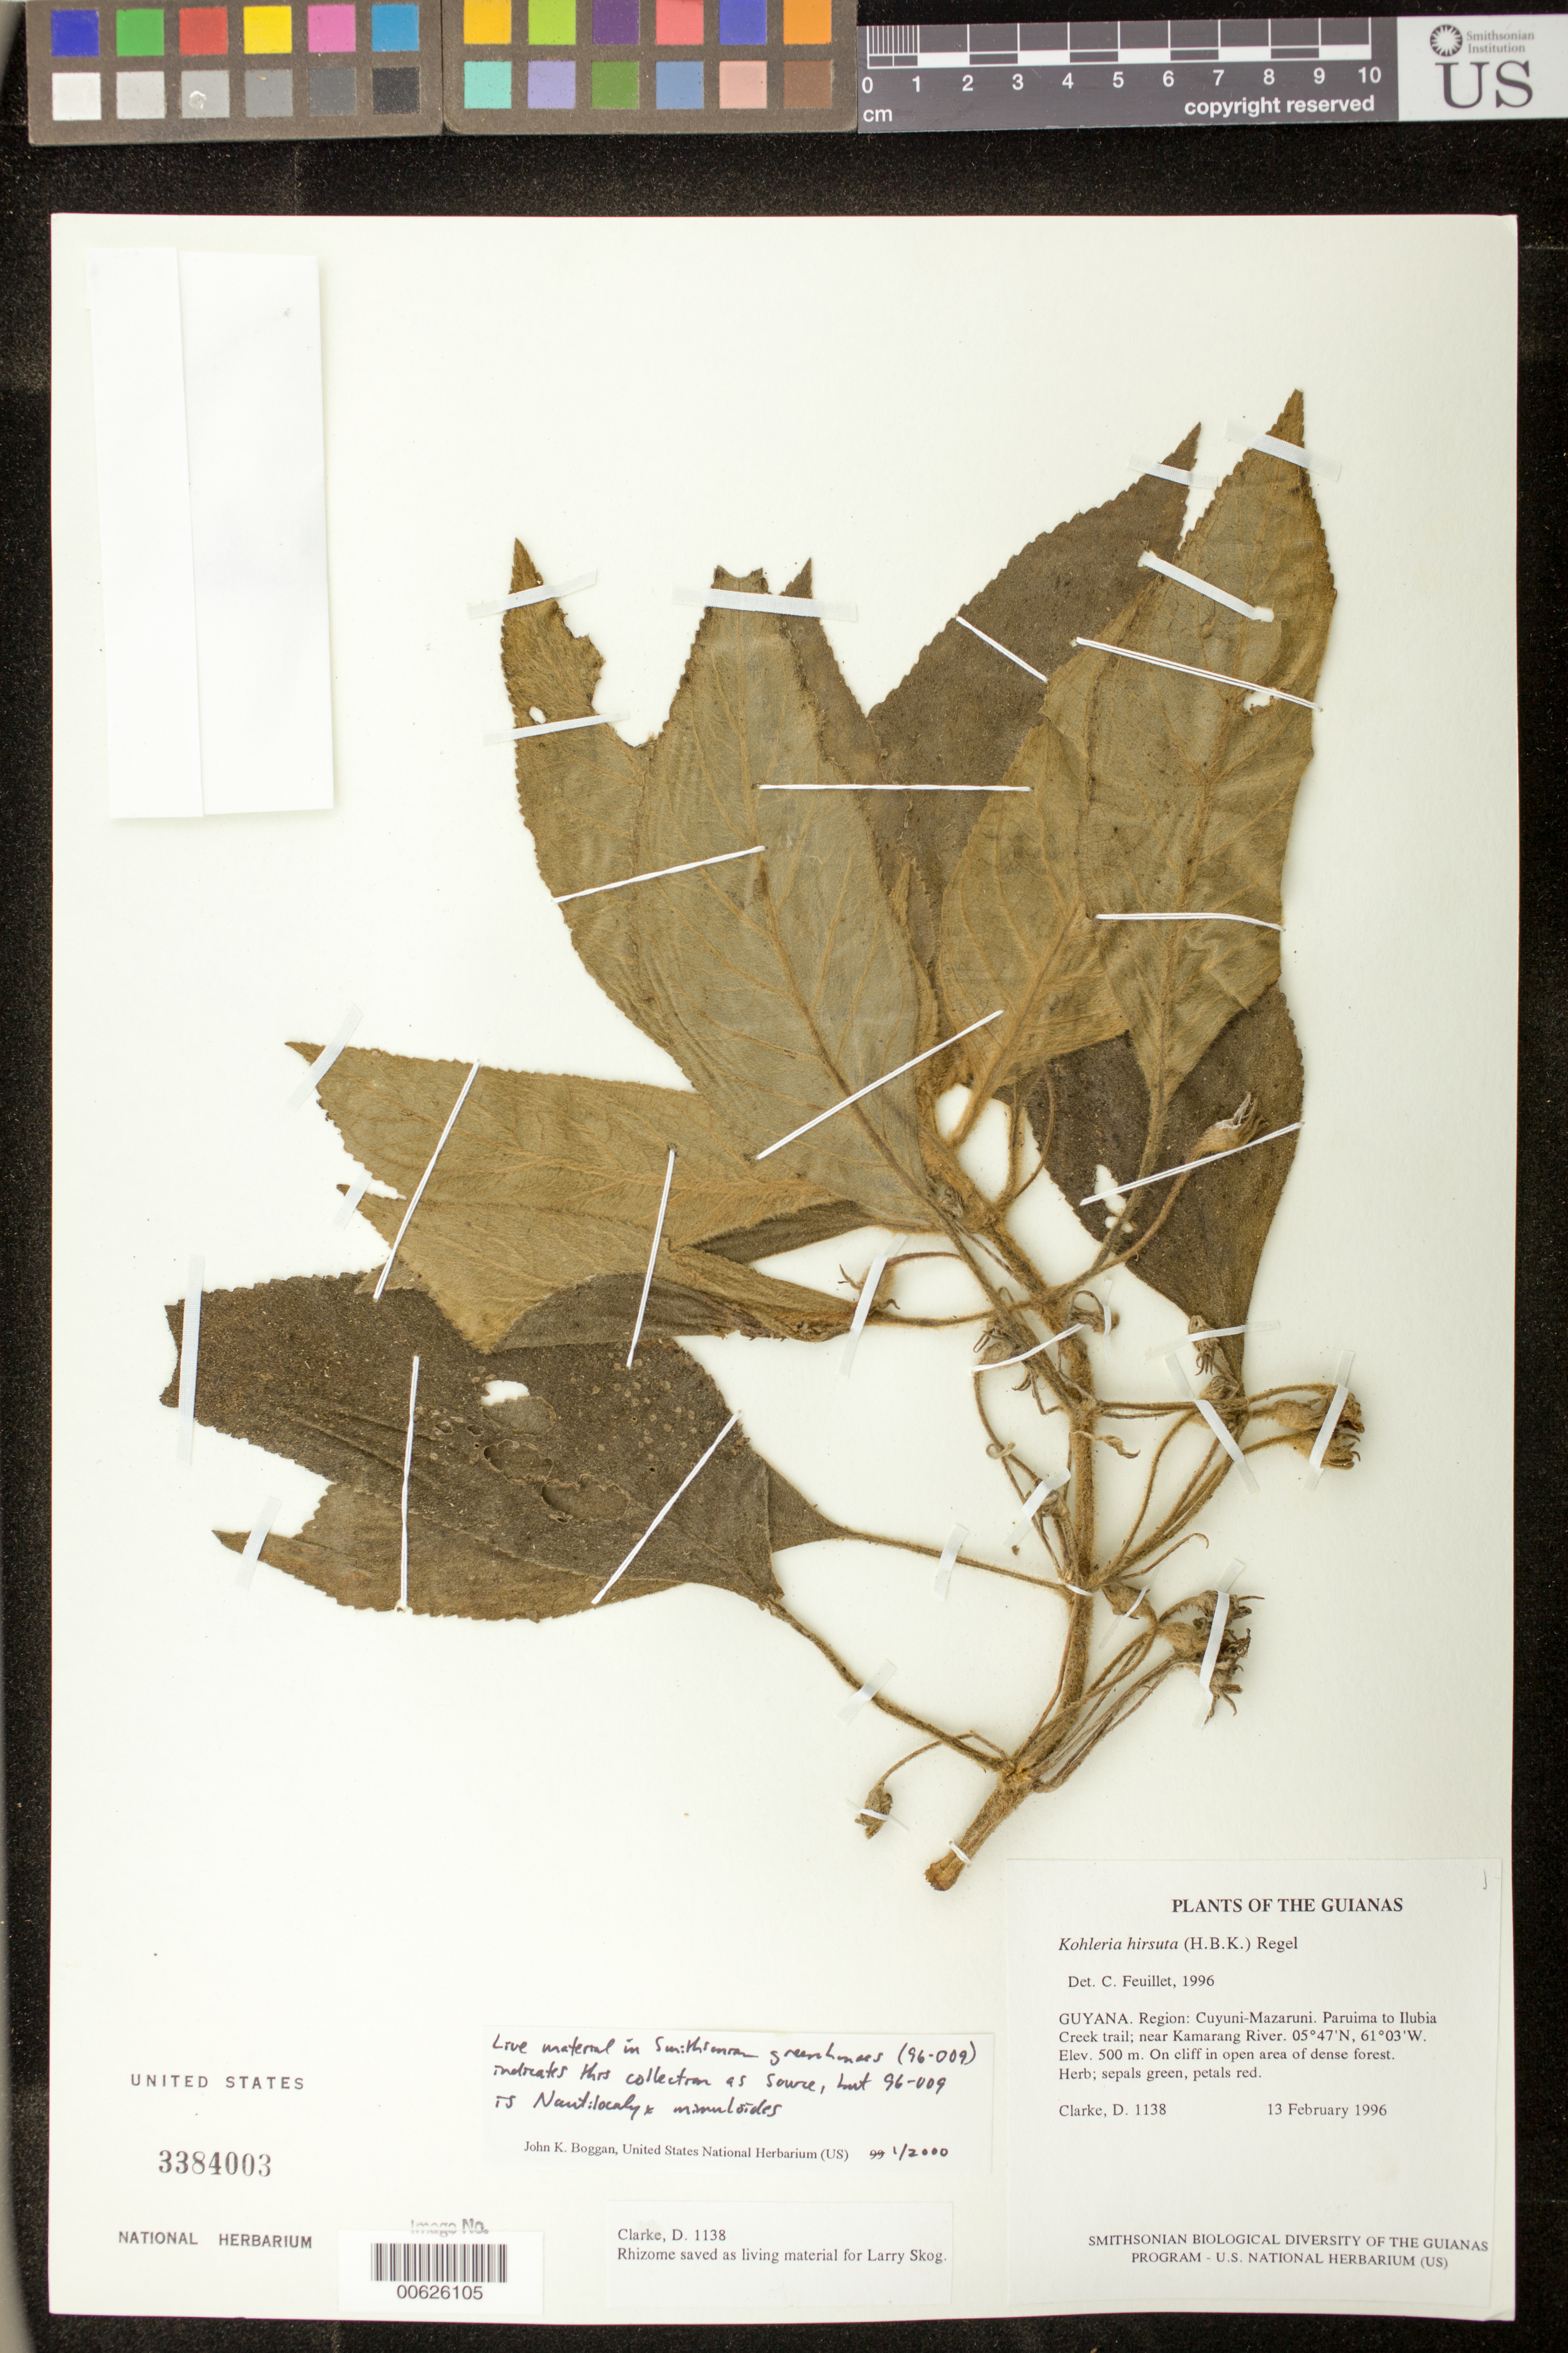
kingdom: Plantae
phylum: Tracheophyta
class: Magnoliopsida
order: Lamiales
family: Gesneriaceae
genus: Kohleria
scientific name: Kohleria hirsuta var. hirsuta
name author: (Kunth) Regel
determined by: Feuillet, C.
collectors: H. D. Clarke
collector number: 1138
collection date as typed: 13 Feb 1996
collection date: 1996-02-13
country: Guyana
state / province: Cuyuni-Mazaruni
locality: Paruima to Ilubia Creek trail; near Kamarang River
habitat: On cliff in open area of dense forest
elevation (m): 500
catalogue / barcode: US 3384003